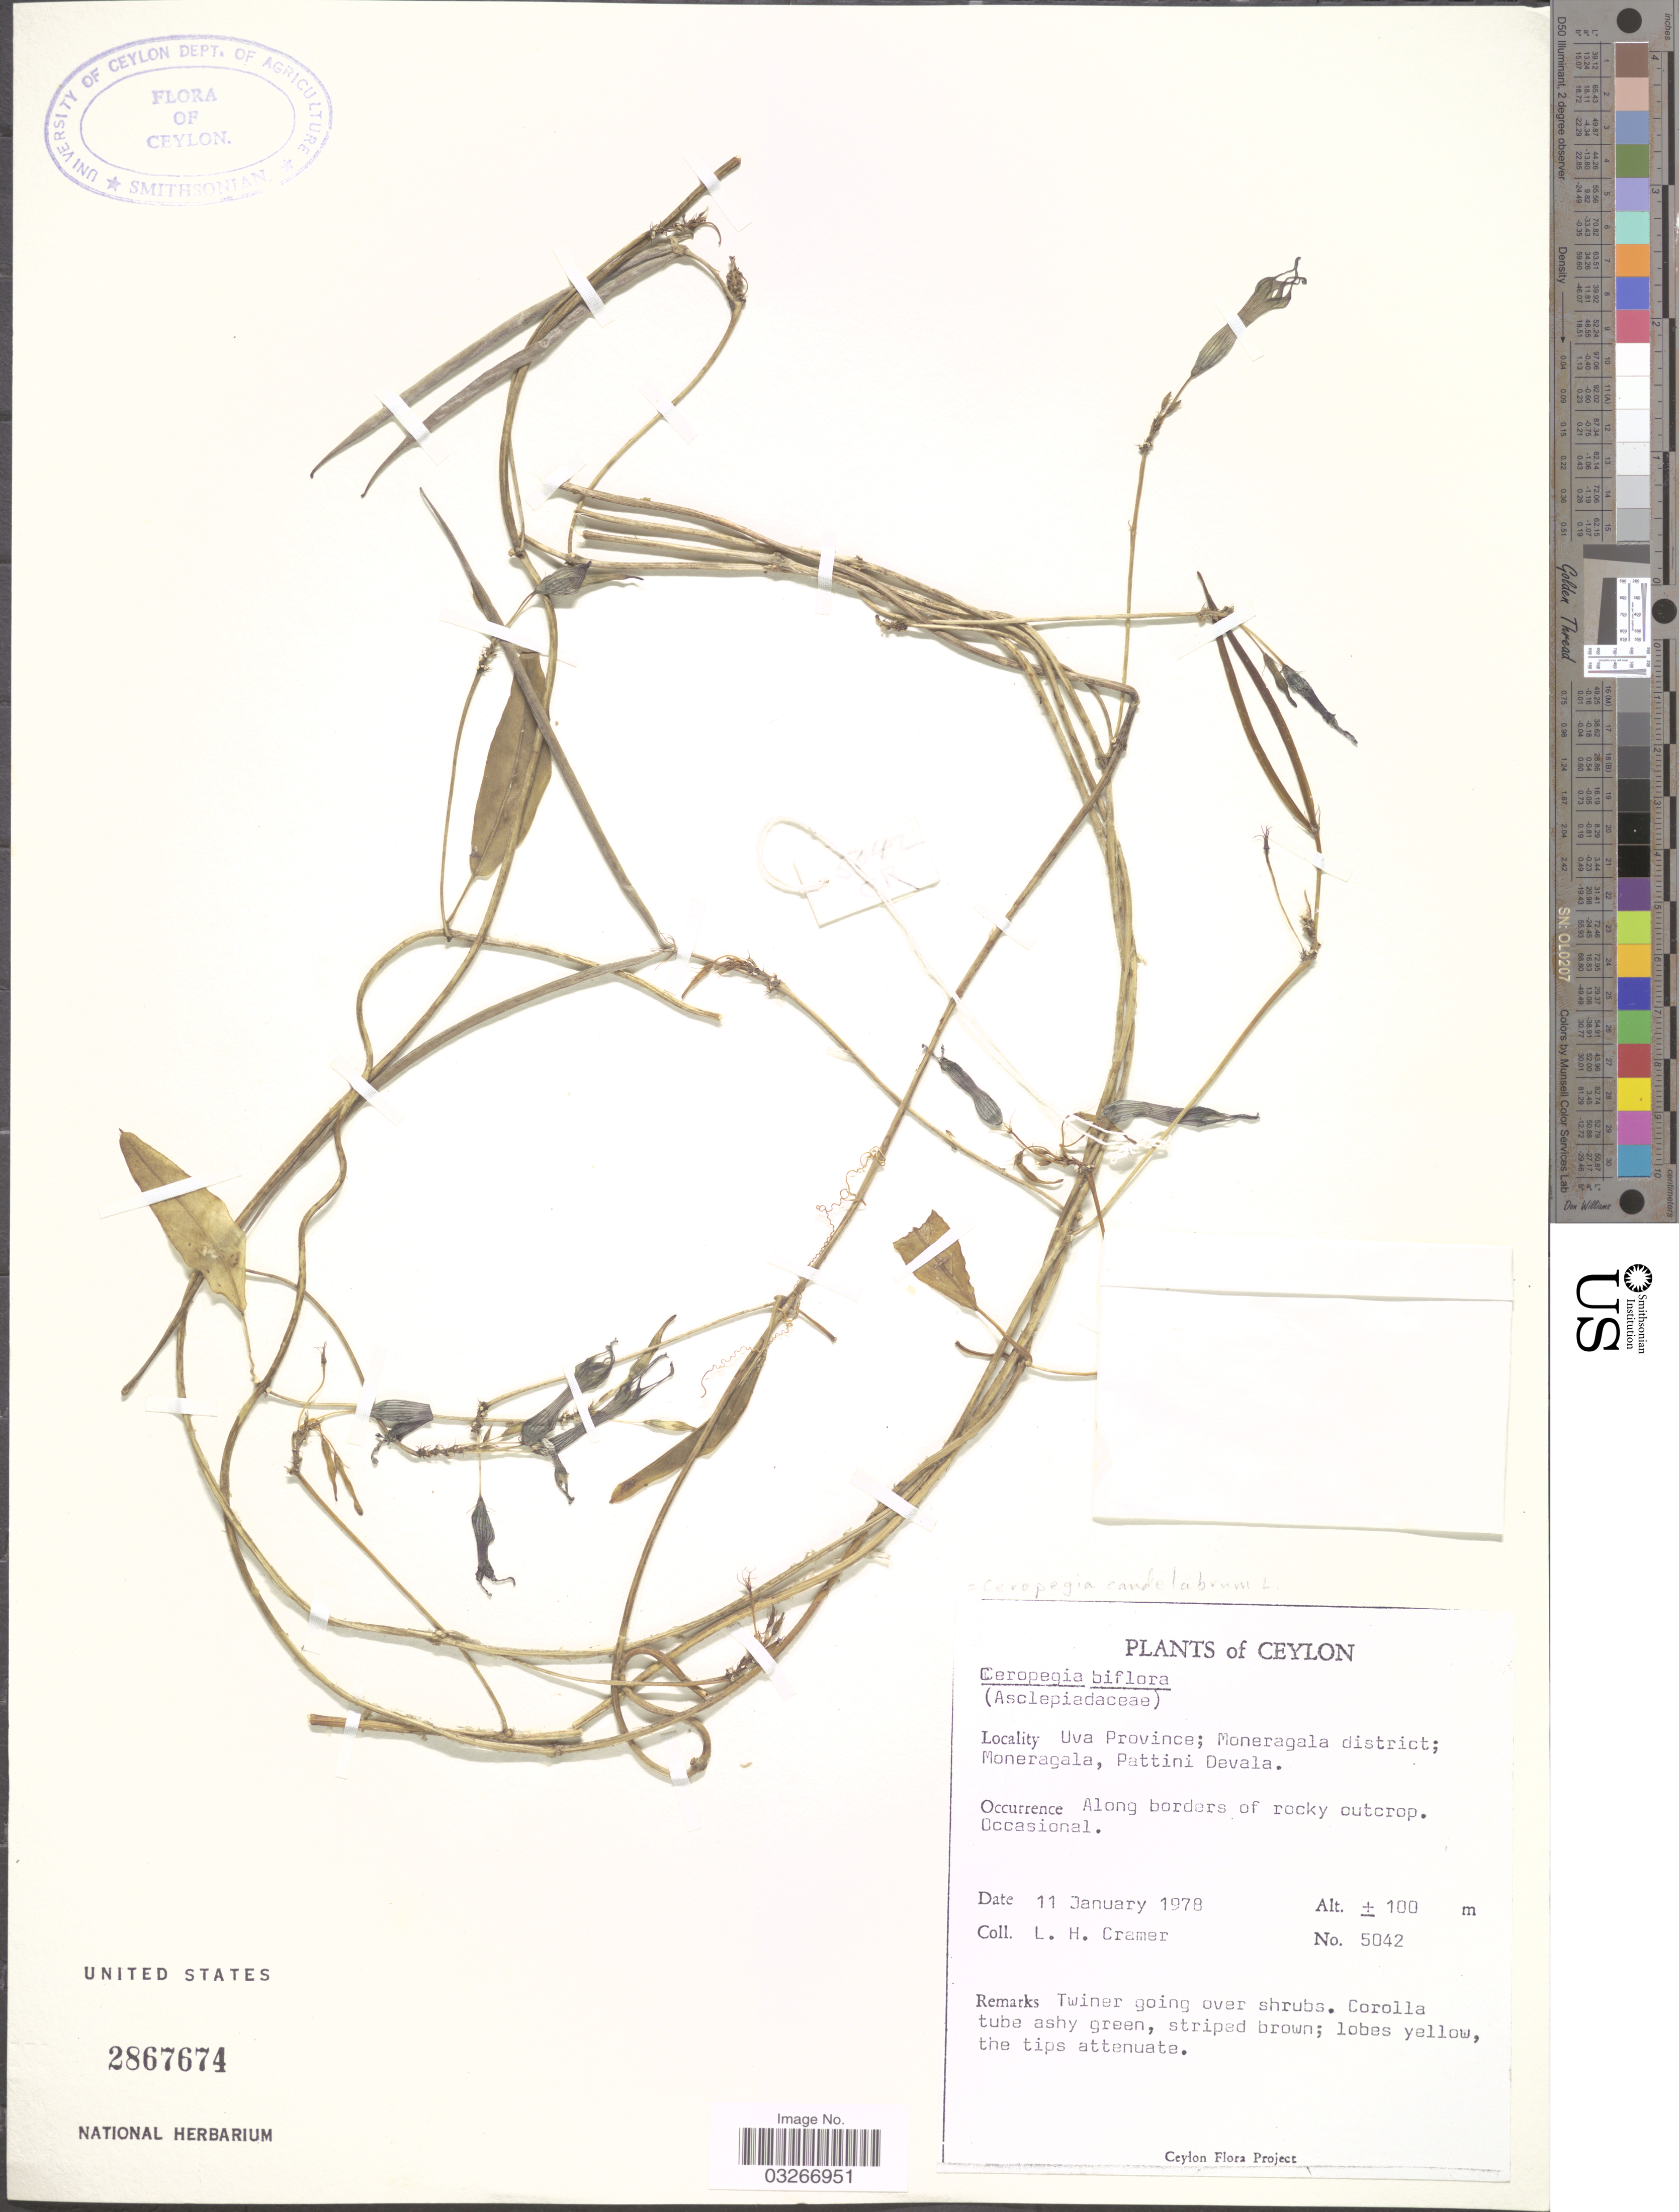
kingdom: Plantae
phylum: Tracheophyta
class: Magnoliopsida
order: Gentianales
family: Apocynaceae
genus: Ceropegia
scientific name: Ceropegia candelabrum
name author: L.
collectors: L. H. Cramer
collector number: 5042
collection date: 1978-01-11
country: Sri Lanka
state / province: Uva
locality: Ceyon. Uva Province; Moneragala district; Moneragala, Pattini Devala.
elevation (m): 100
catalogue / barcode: US 2867674